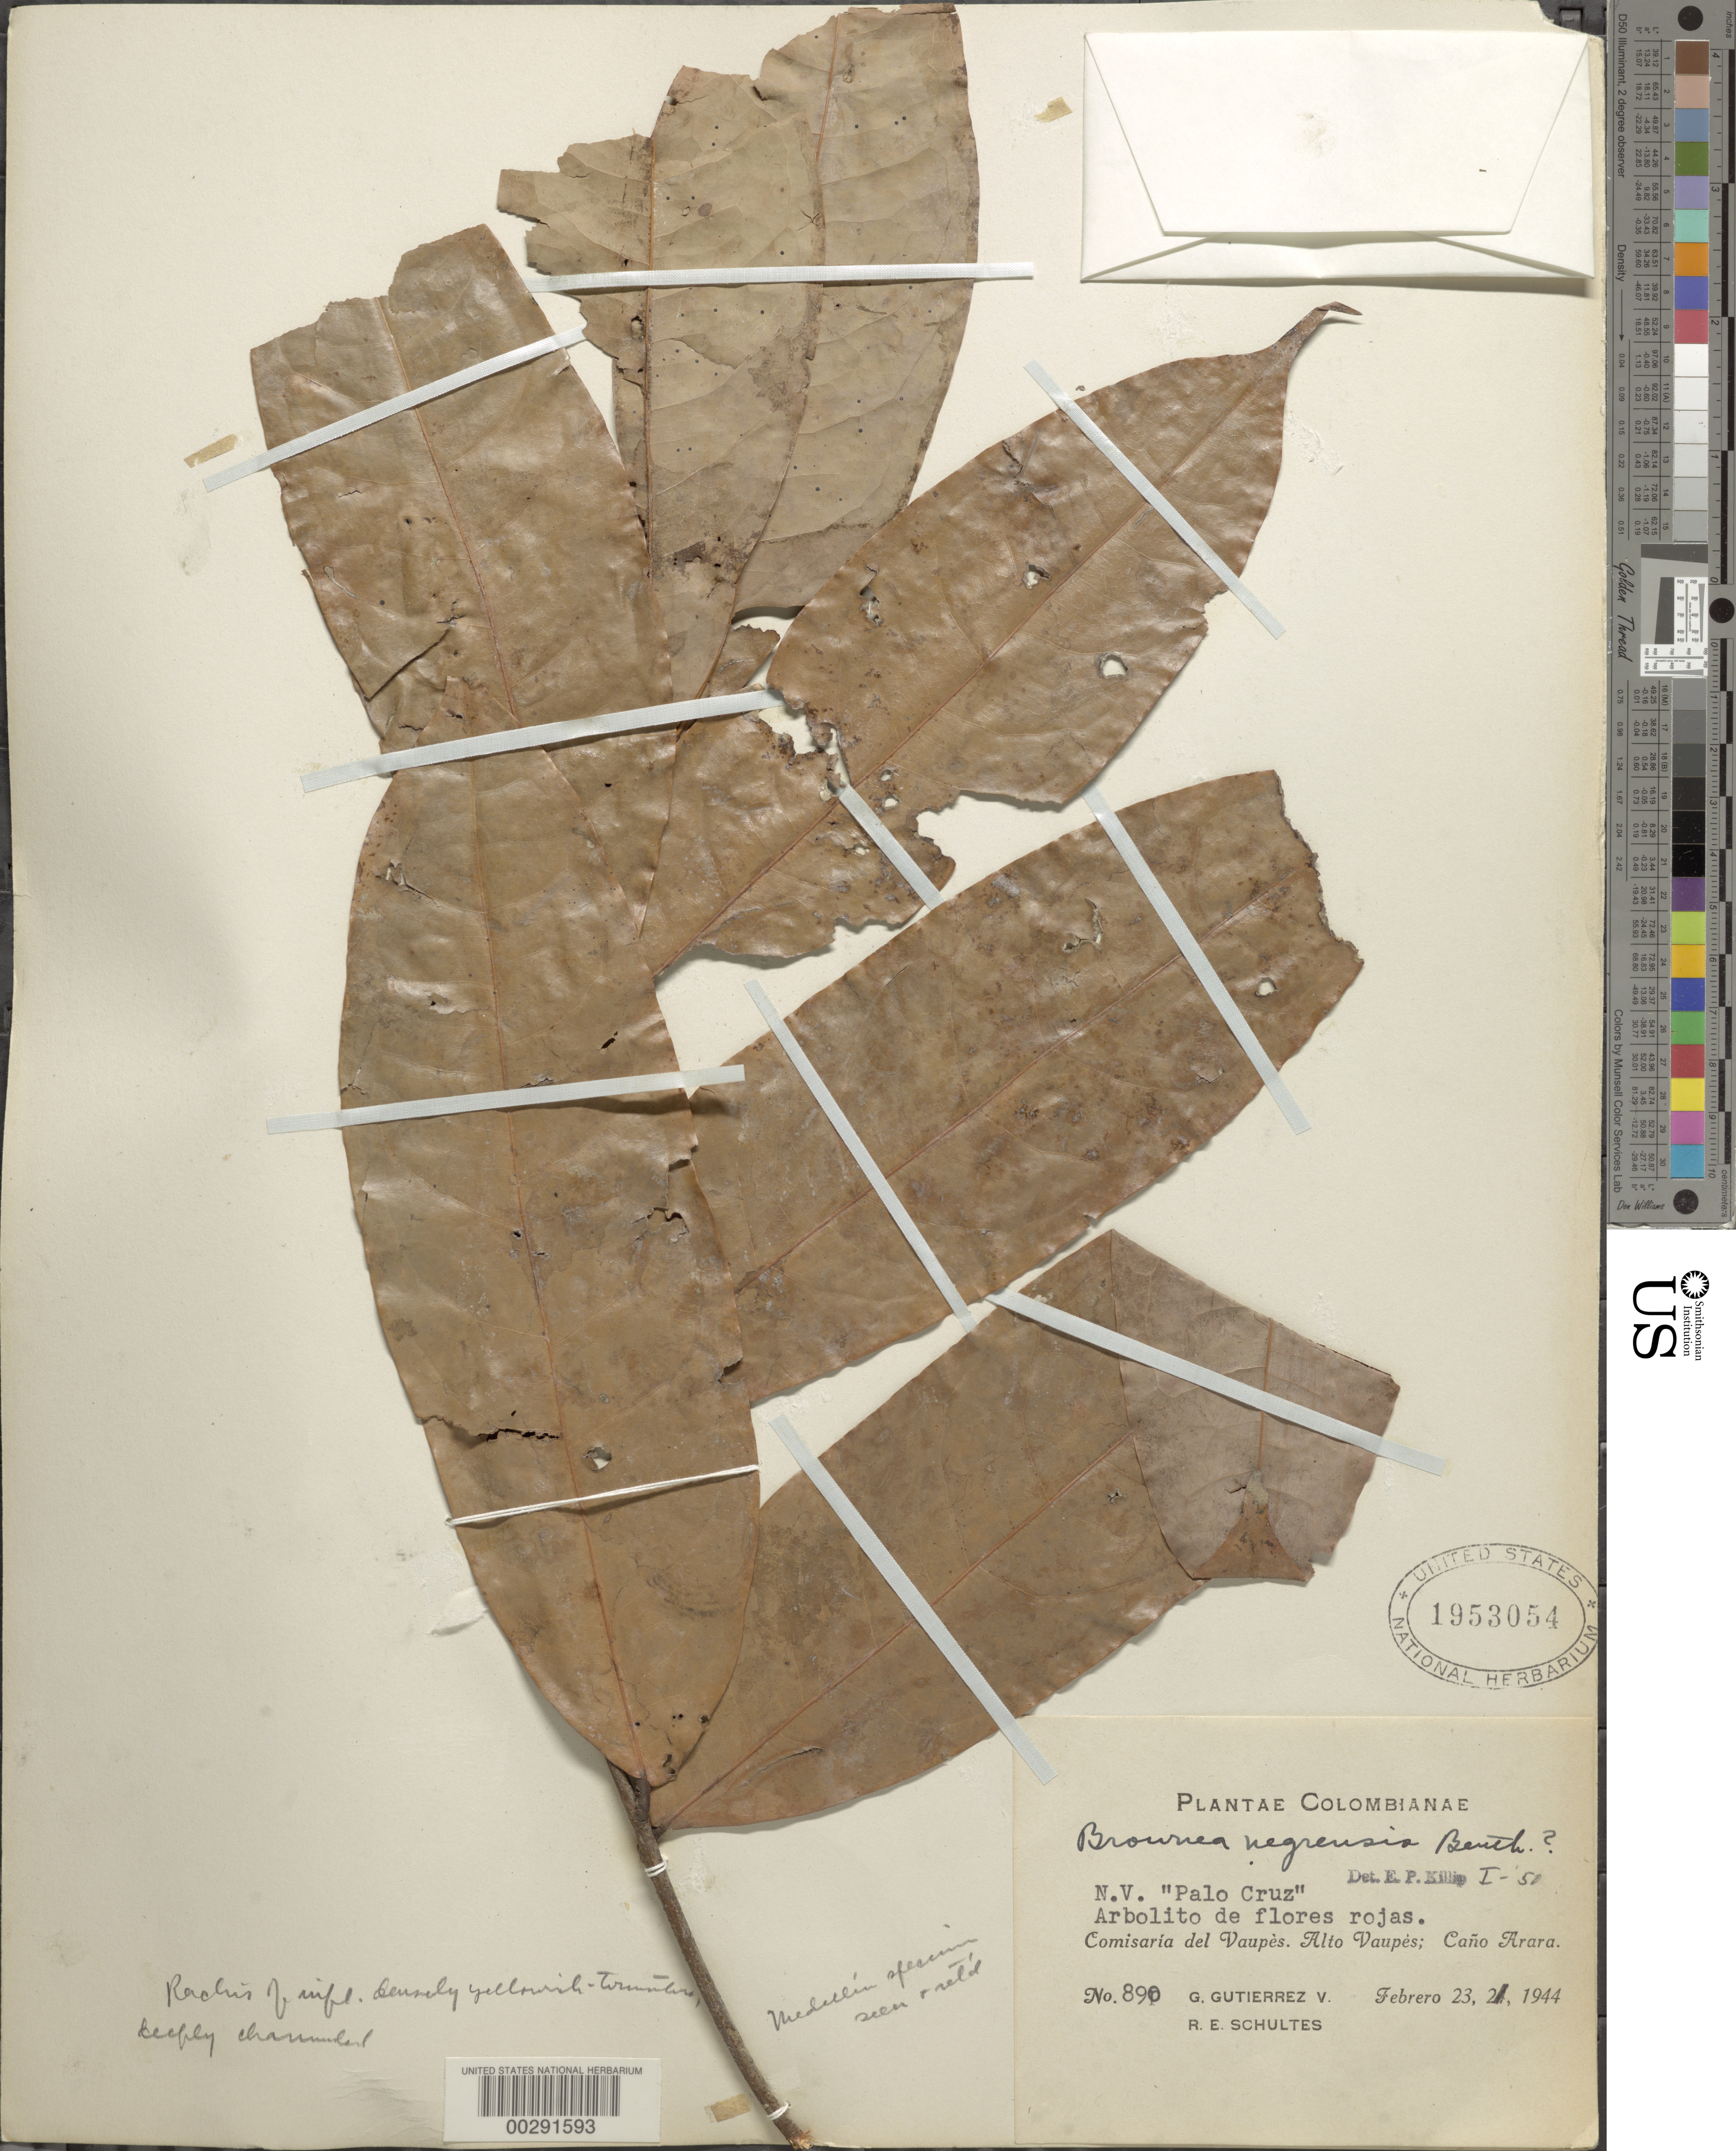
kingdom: Plantae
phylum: Tracheophyta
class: Magnoliopsida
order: Fabales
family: Fabaceae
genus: Brownea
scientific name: Brownea negrensis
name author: Benth.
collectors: G. Gutierrez & R. E. Schultes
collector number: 890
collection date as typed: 23 Feb 1944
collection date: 1944-02-23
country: Colombia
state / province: Vaupés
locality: Alto Vaupes; Caño Arara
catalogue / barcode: US 1953054